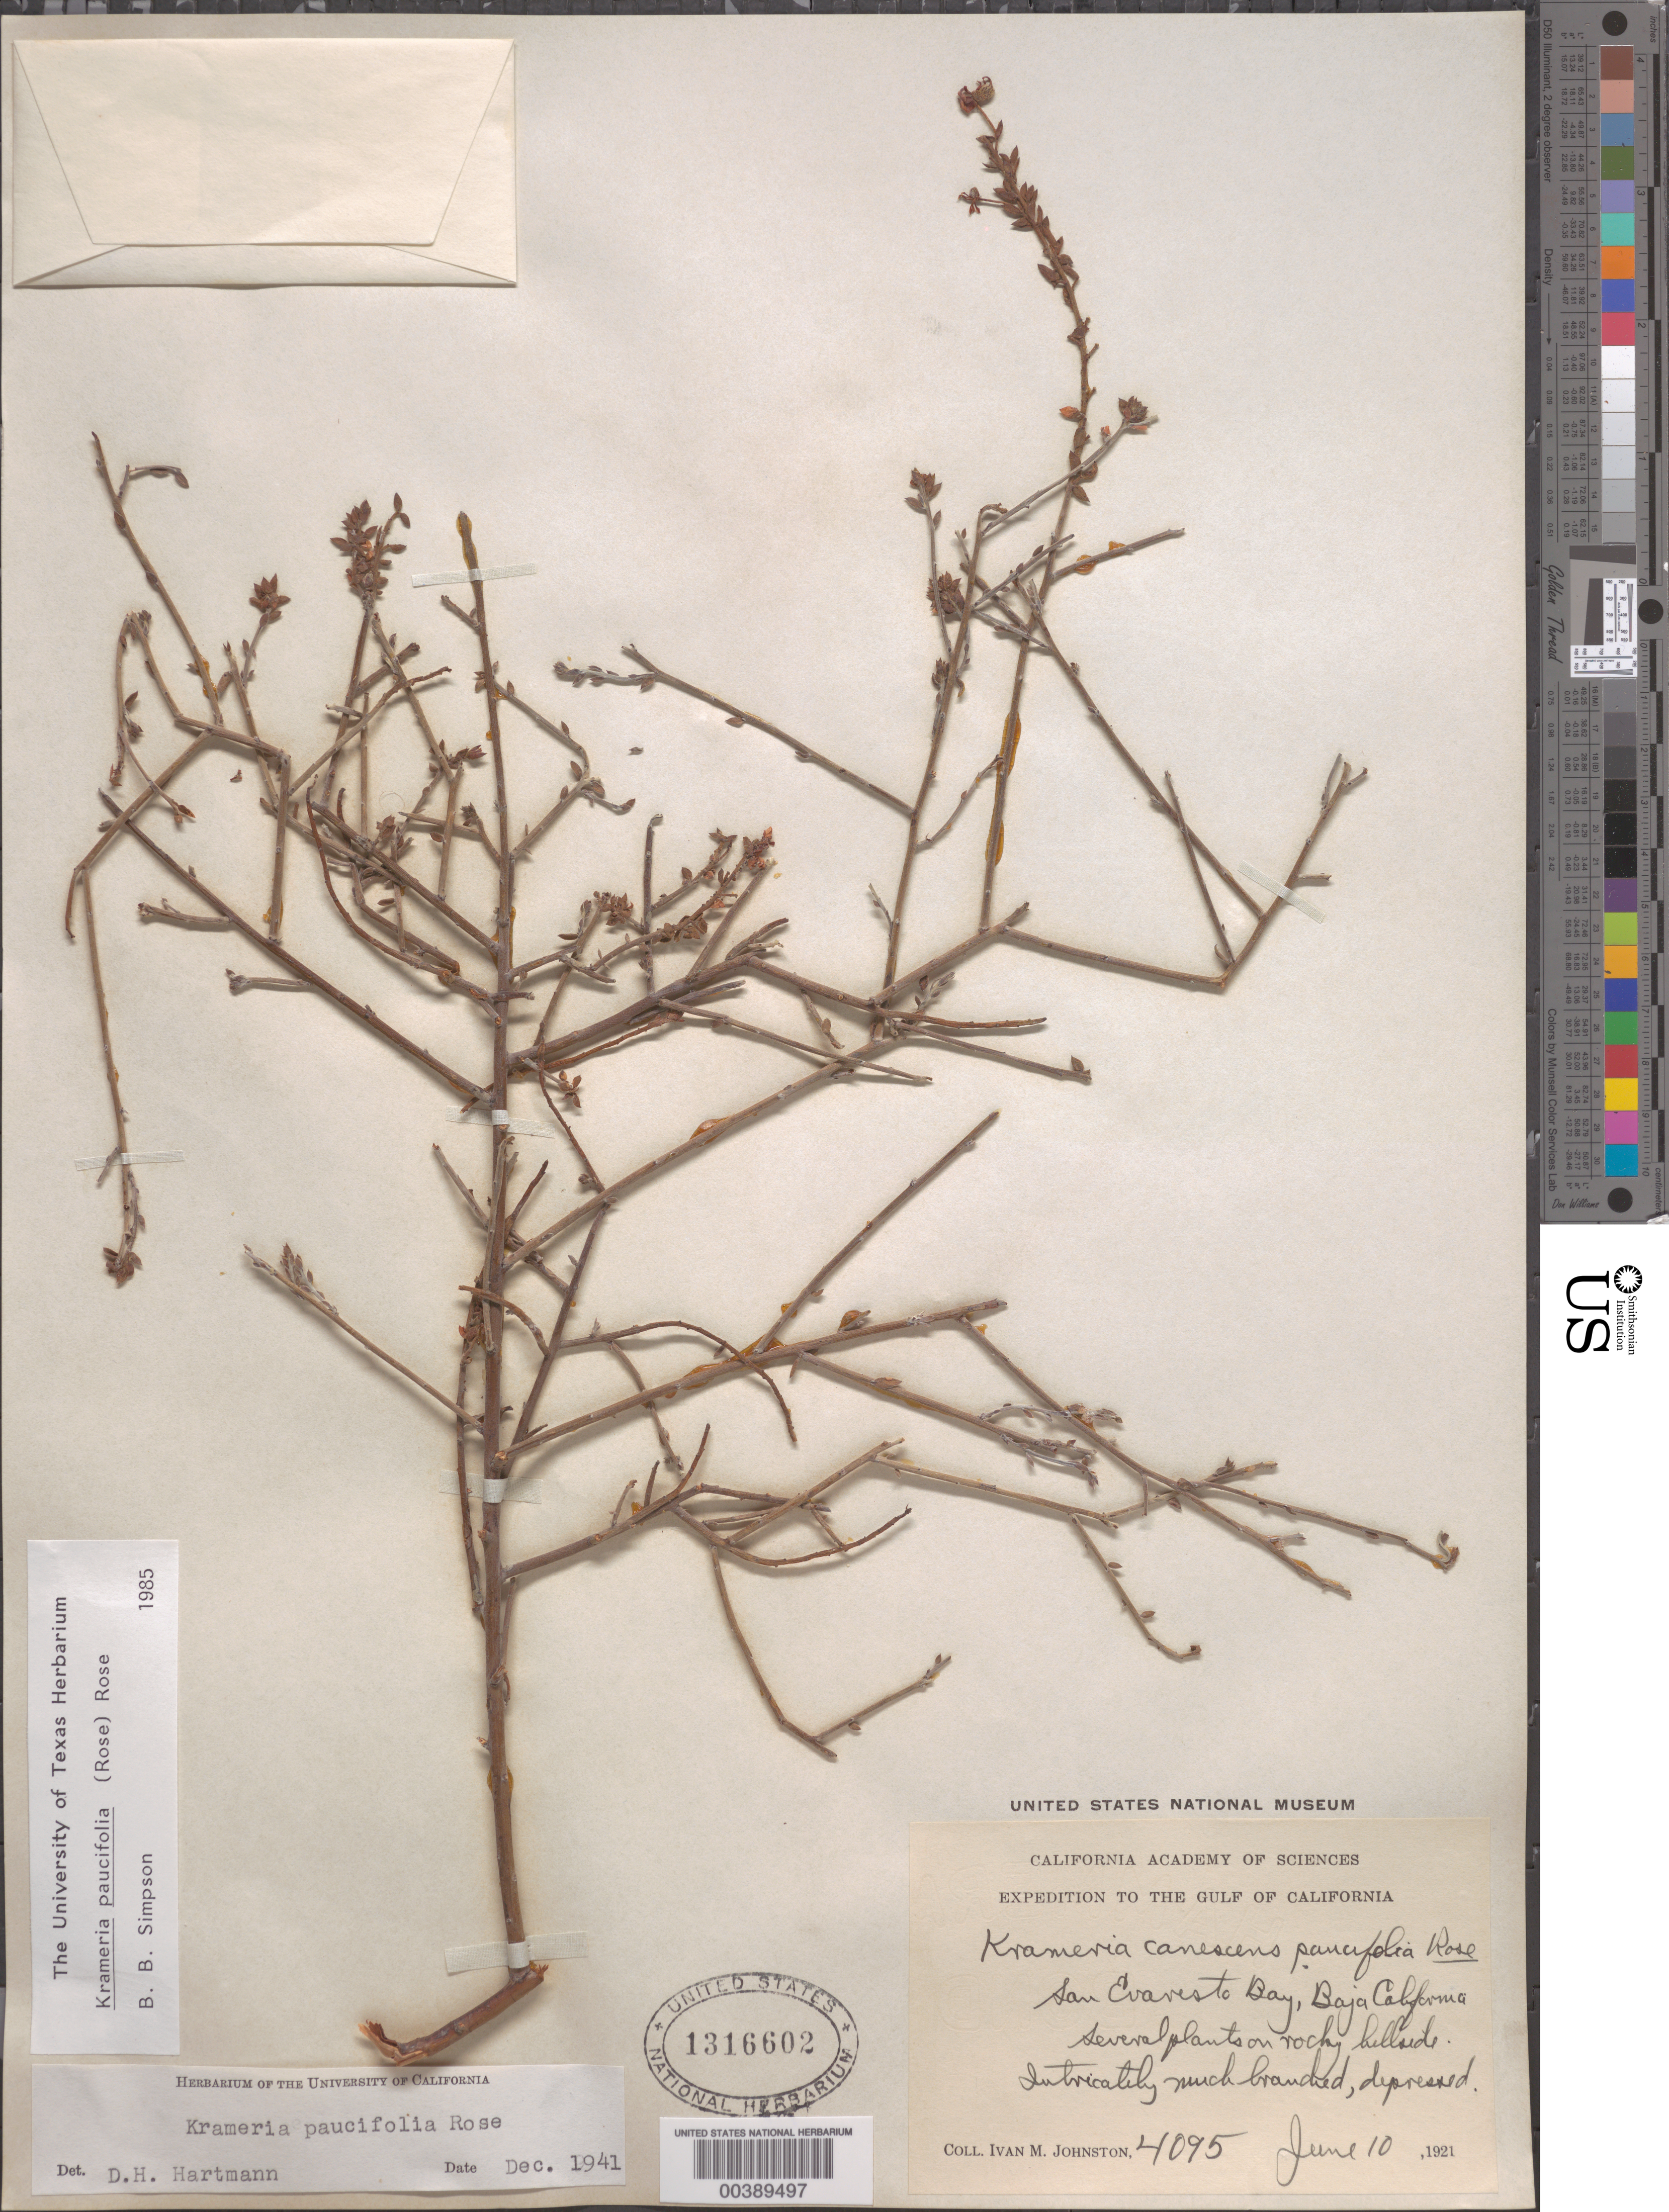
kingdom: Plantae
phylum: Tracheophyta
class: Magnoliopsida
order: Zygophyllales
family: Krameriaceae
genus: Krameria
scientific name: Krameria paucifolia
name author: (Rose) Rose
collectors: I.M. Johnston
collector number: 4095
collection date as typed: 10 Jun 1925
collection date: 1925-06-10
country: Mexico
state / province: Baja California Norte / Baja California Sur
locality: San evares to bay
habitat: Rocky hillside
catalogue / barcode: US 1316602